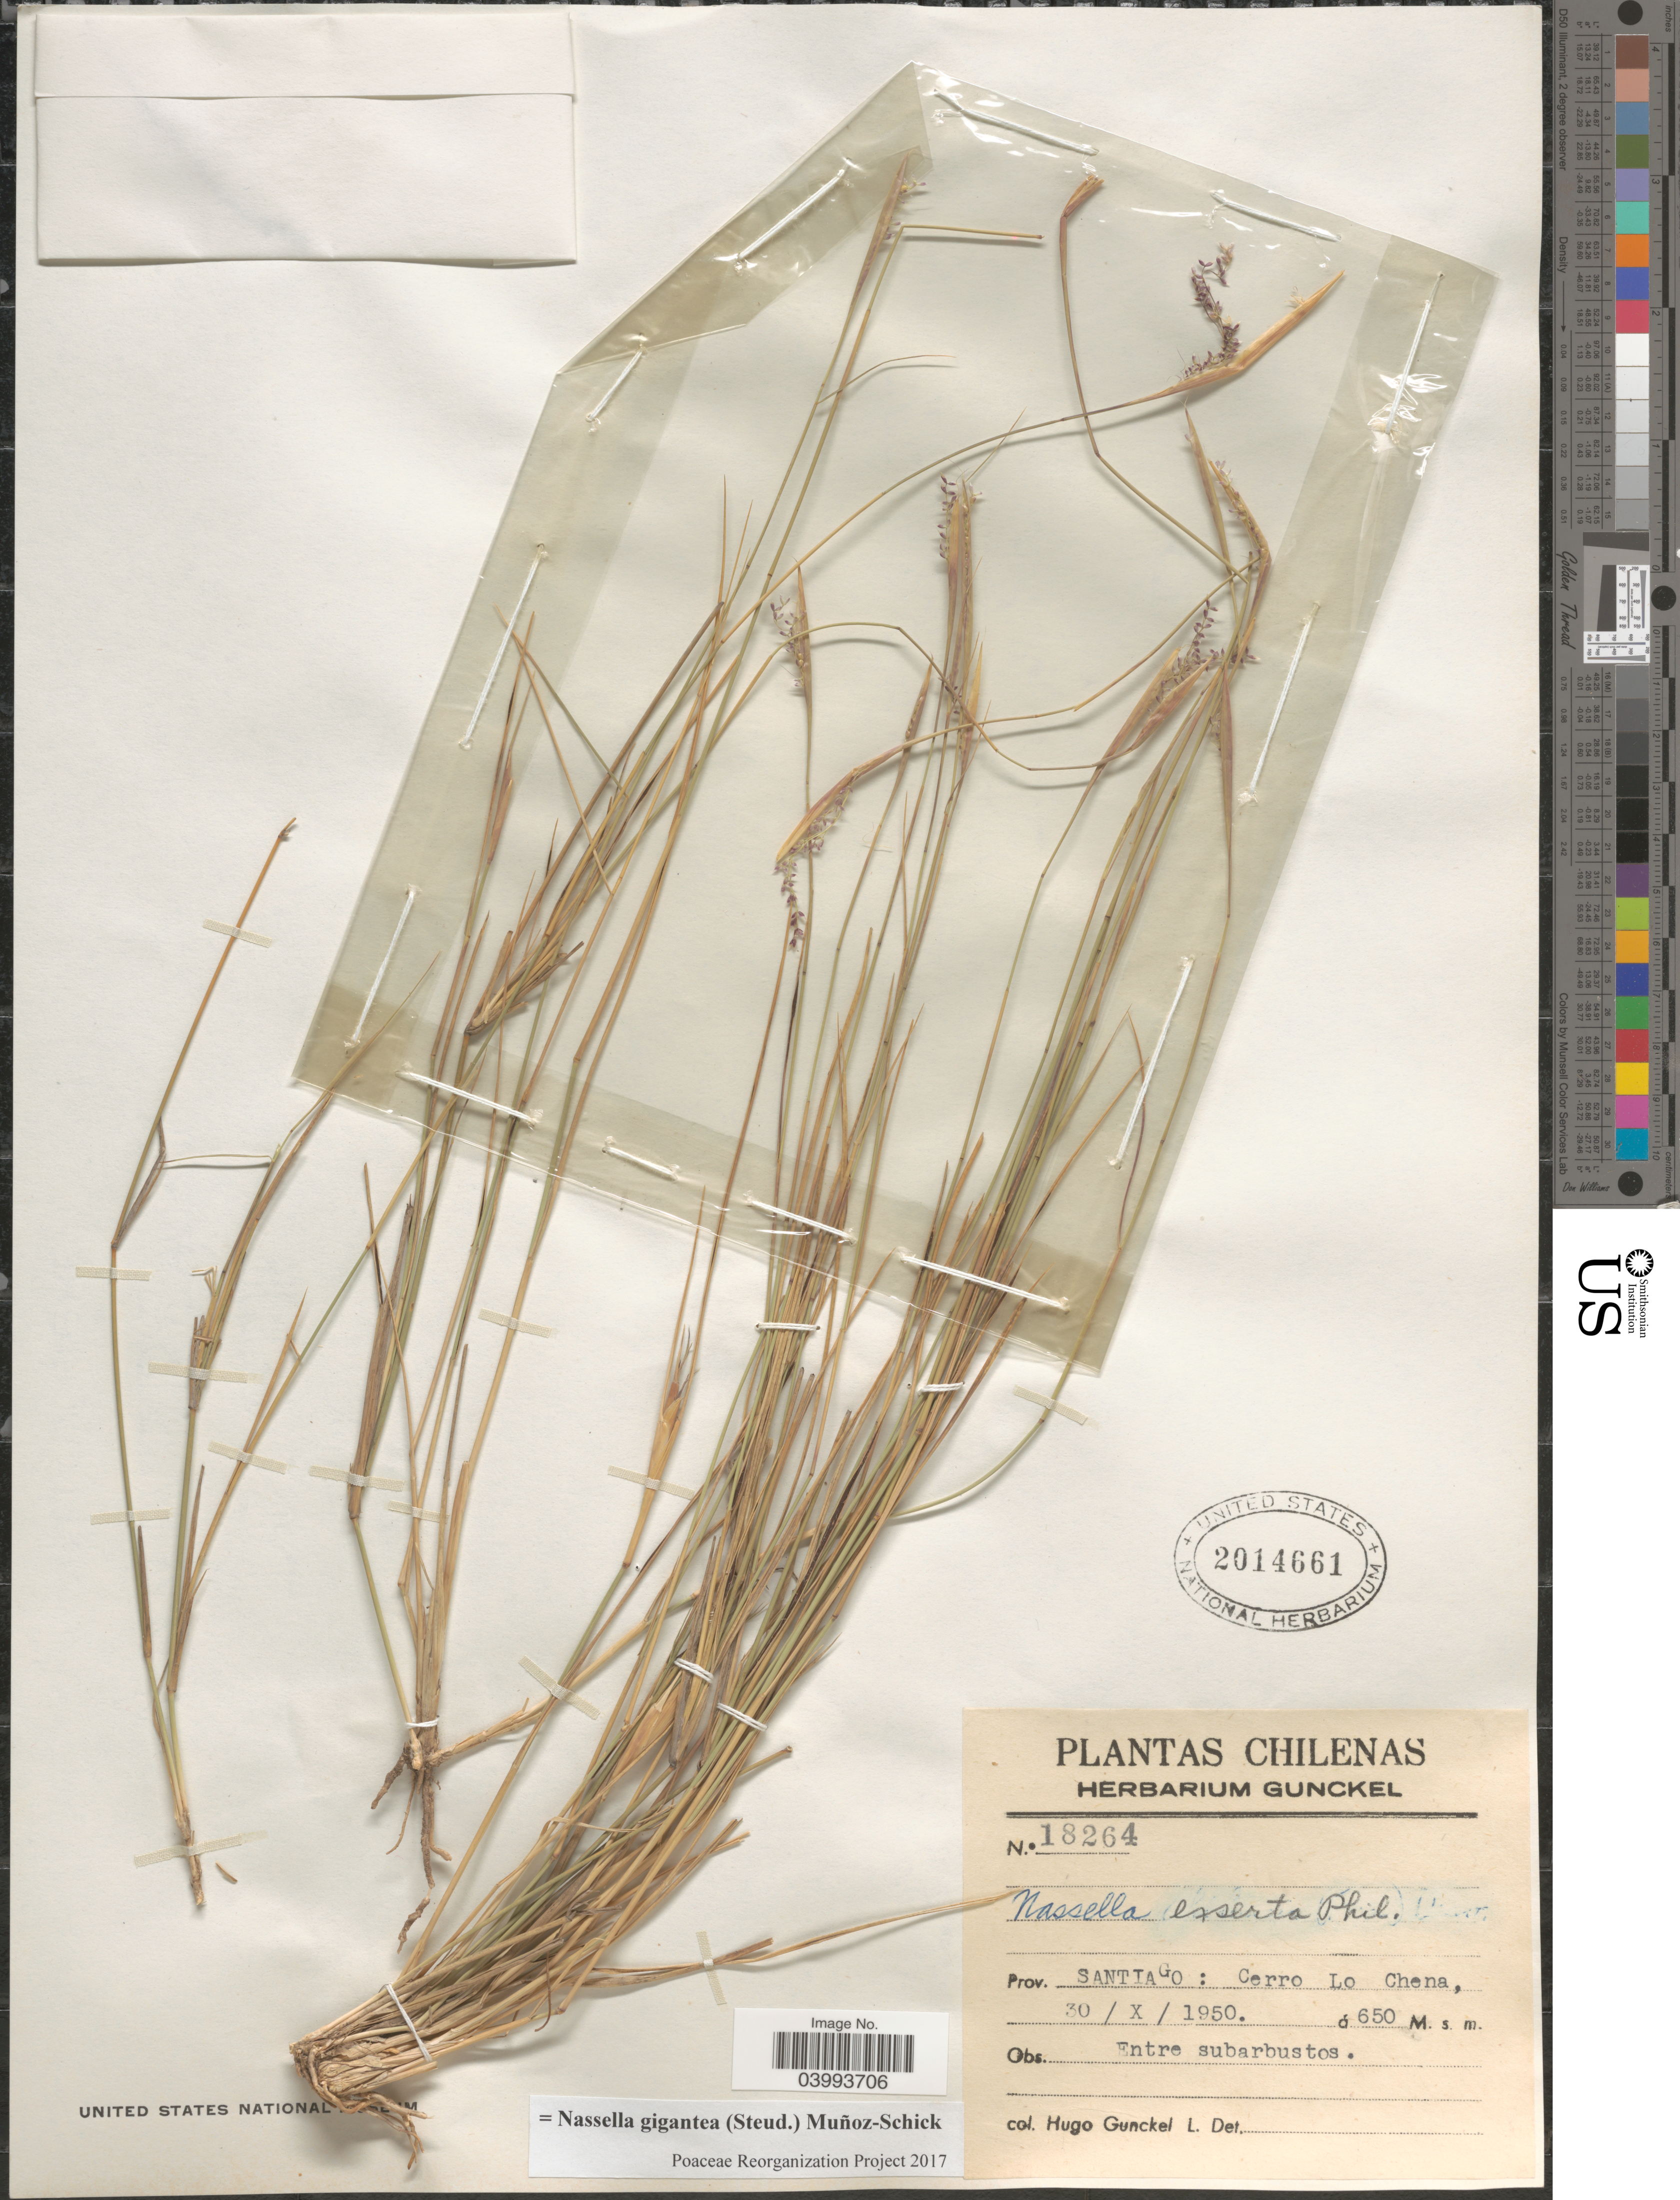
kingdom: Plantae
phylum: Tracheophyta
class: Liliopsida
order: Poales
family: Poaceae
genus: Nassella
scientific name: Nassella gigantea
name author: (Steud.) Muñoz-Schick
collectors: H. Gunckel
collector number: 18264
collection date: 1950-10-30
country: Chile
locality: Prov. Santiago : Cerro Lo Chena.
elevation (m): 650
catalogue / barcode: US 2014661